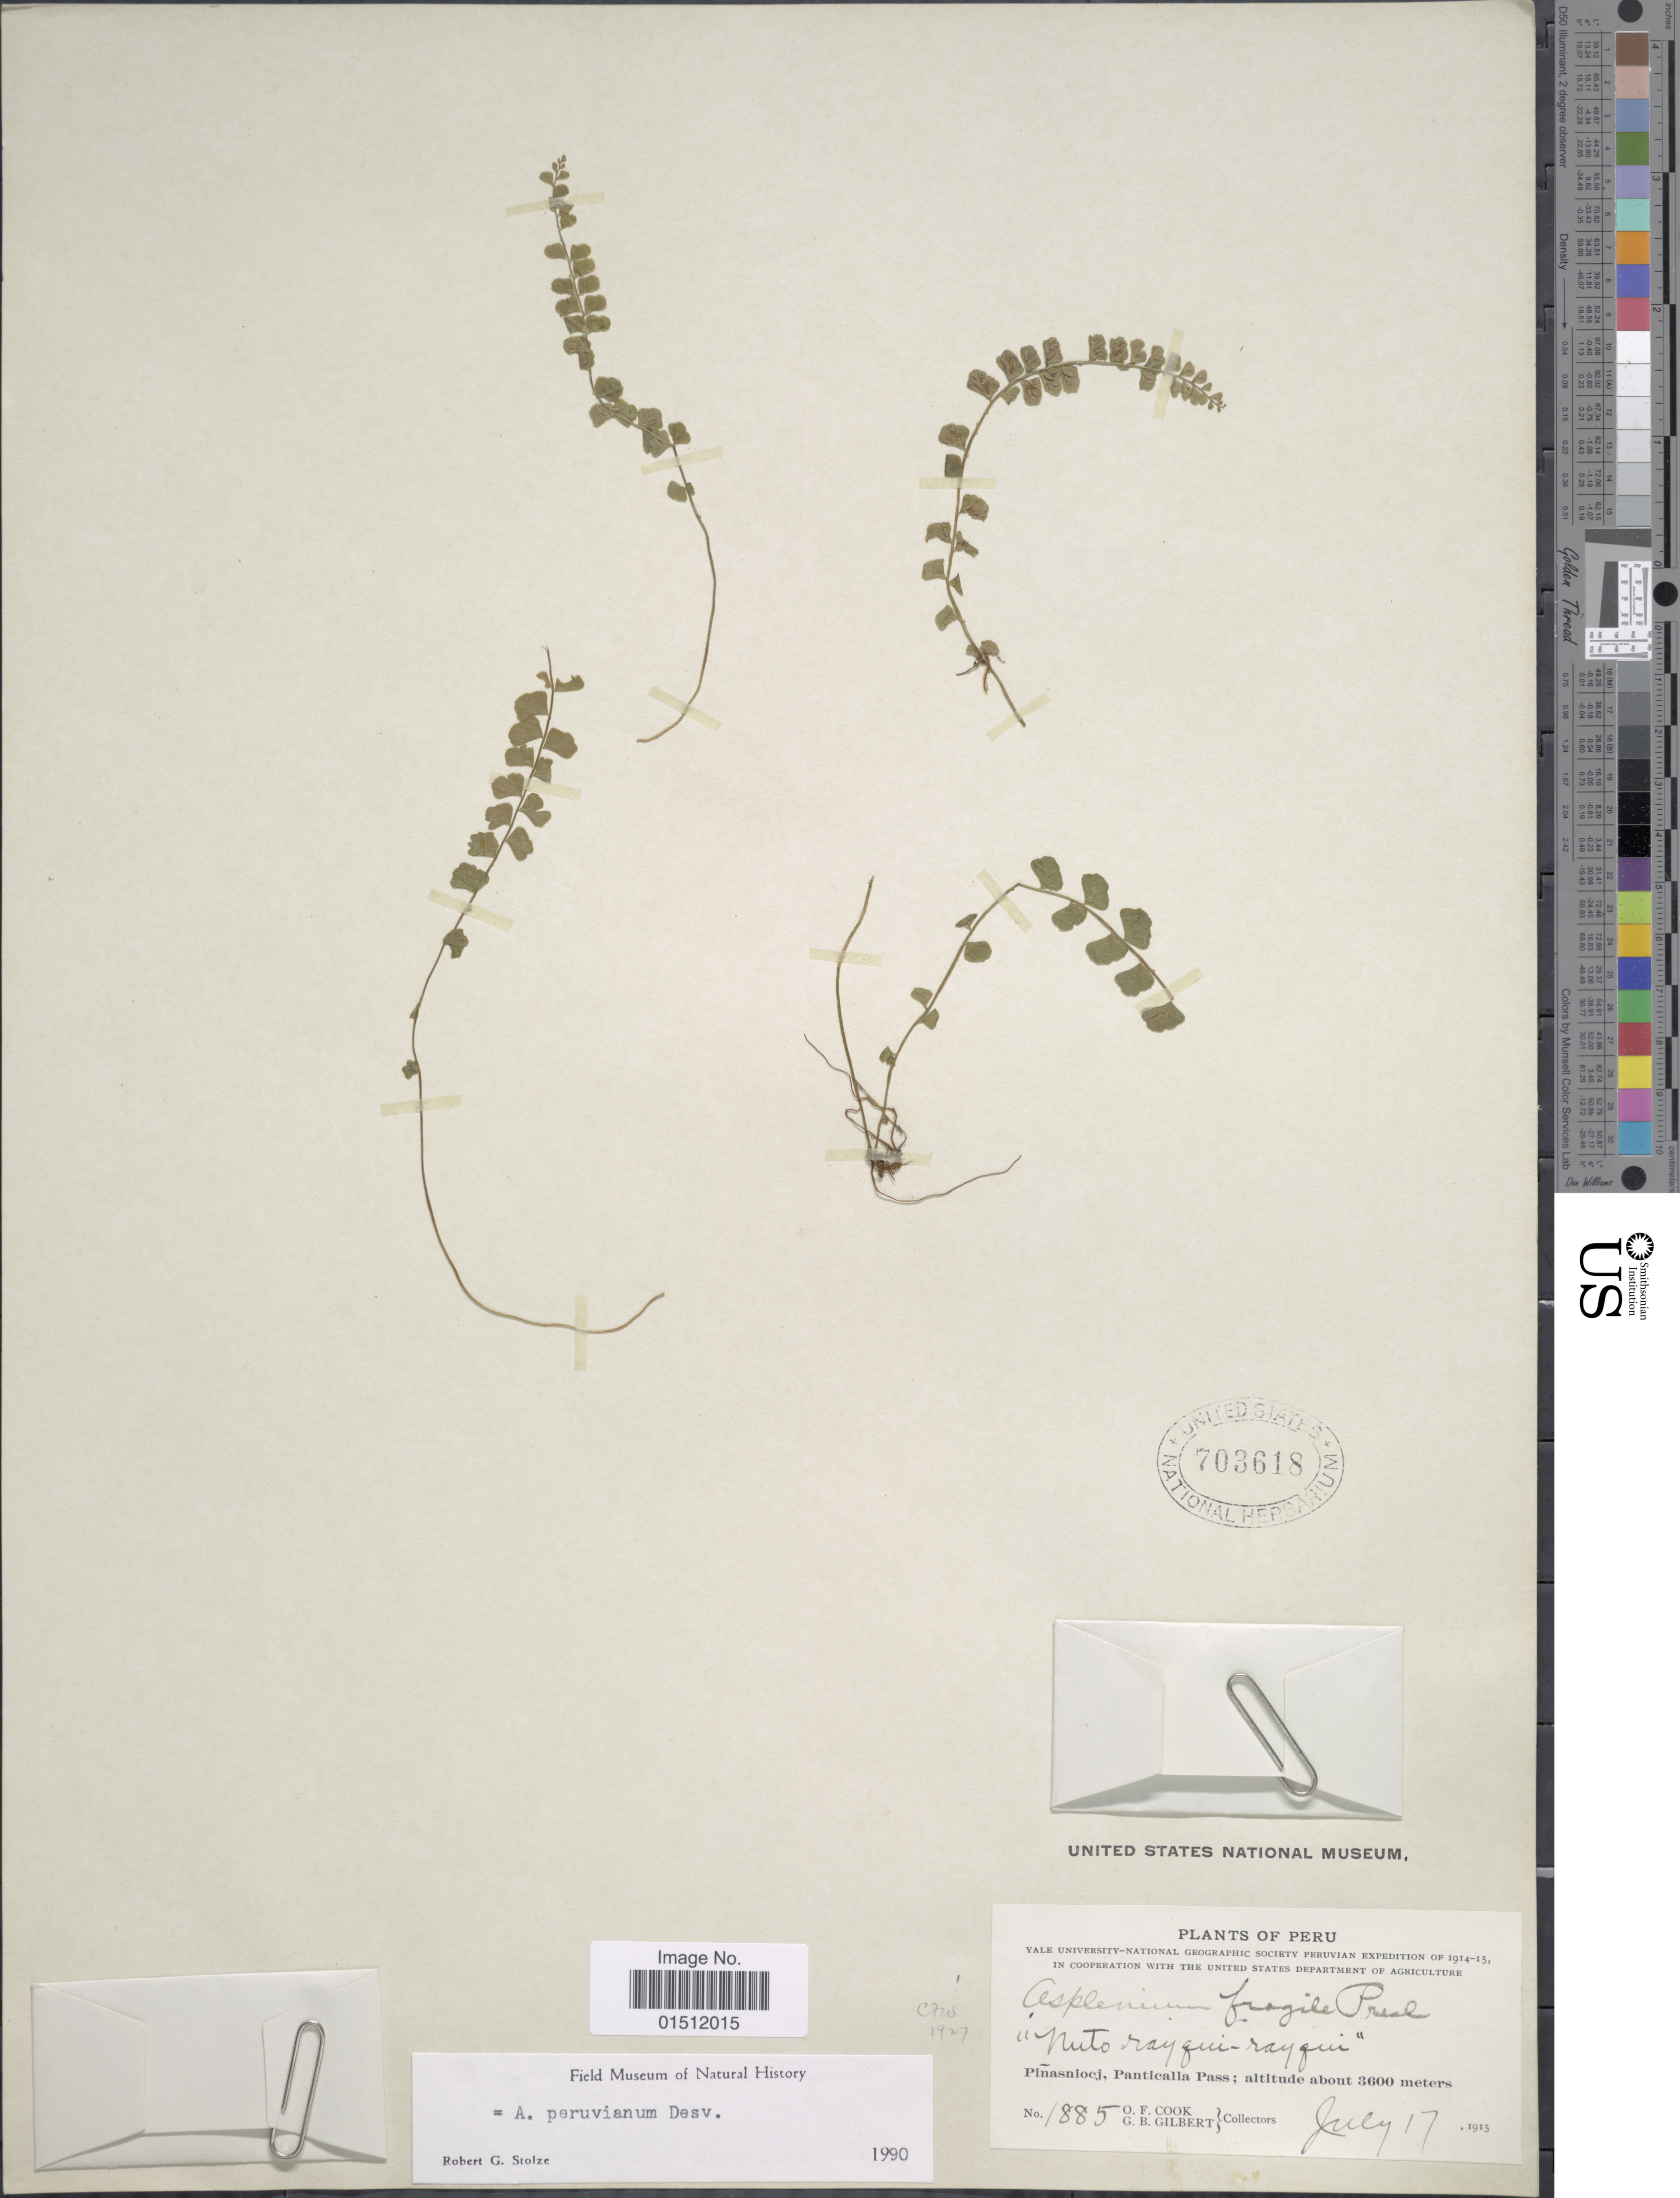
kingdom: Plantae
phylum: Tracheophyta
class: Polypodiopsida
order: Polypodiales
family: Aspleniaceae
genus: Asplenium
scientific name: Asplenium peruvianum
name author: Desv.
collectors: O. F. Cook & G. B. Gilbert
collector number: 1885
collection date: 1915-07-17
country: Peru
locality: Pinasniocj, Panticalla Pass.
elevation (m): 3600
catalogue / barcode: US 703618